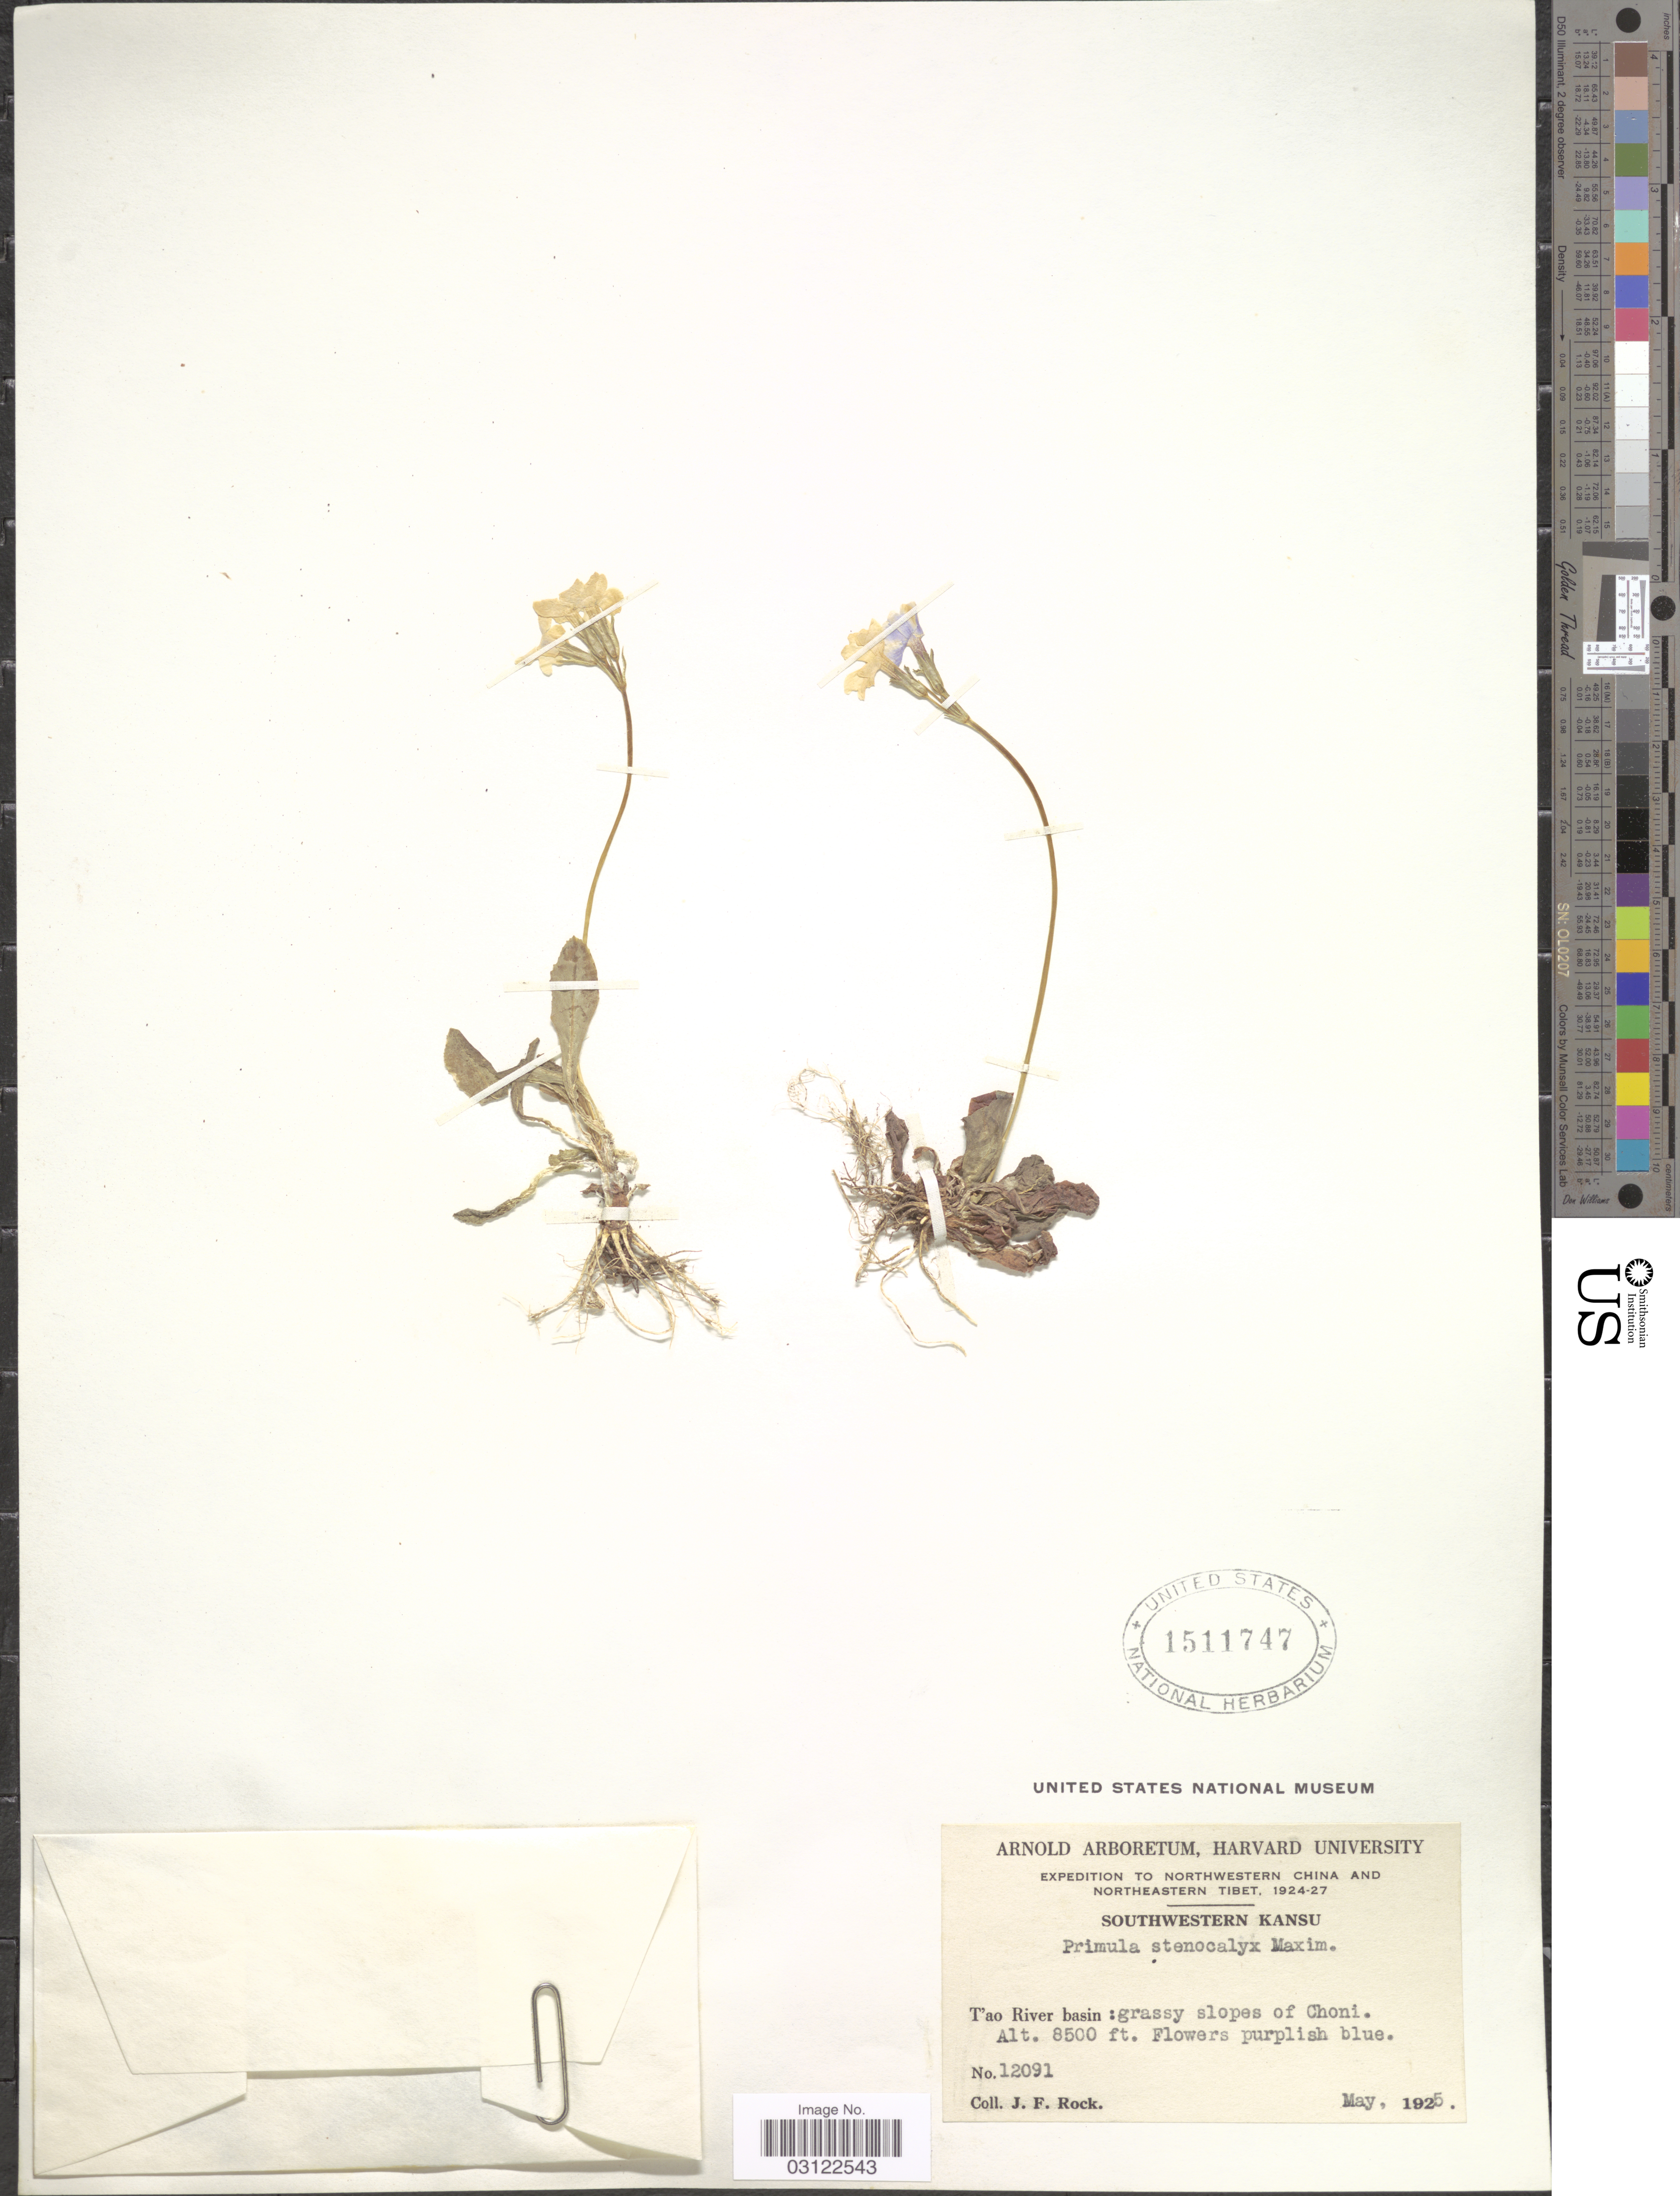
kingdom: Plantae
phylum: Tracheophyta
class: Magnoliopsida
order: Ericales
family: Primulaceae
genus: Primula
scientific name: Primula stenocalyx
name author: Maxim.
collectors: J. Rock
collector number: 12091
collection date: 1925-05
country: China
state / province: Gansu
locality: Northwestern China and Northeastern Tibet. Southwestern Kansu. T'ao River bassin: grassy slopes of Choni.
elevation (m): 2591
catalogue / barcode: US 1511747